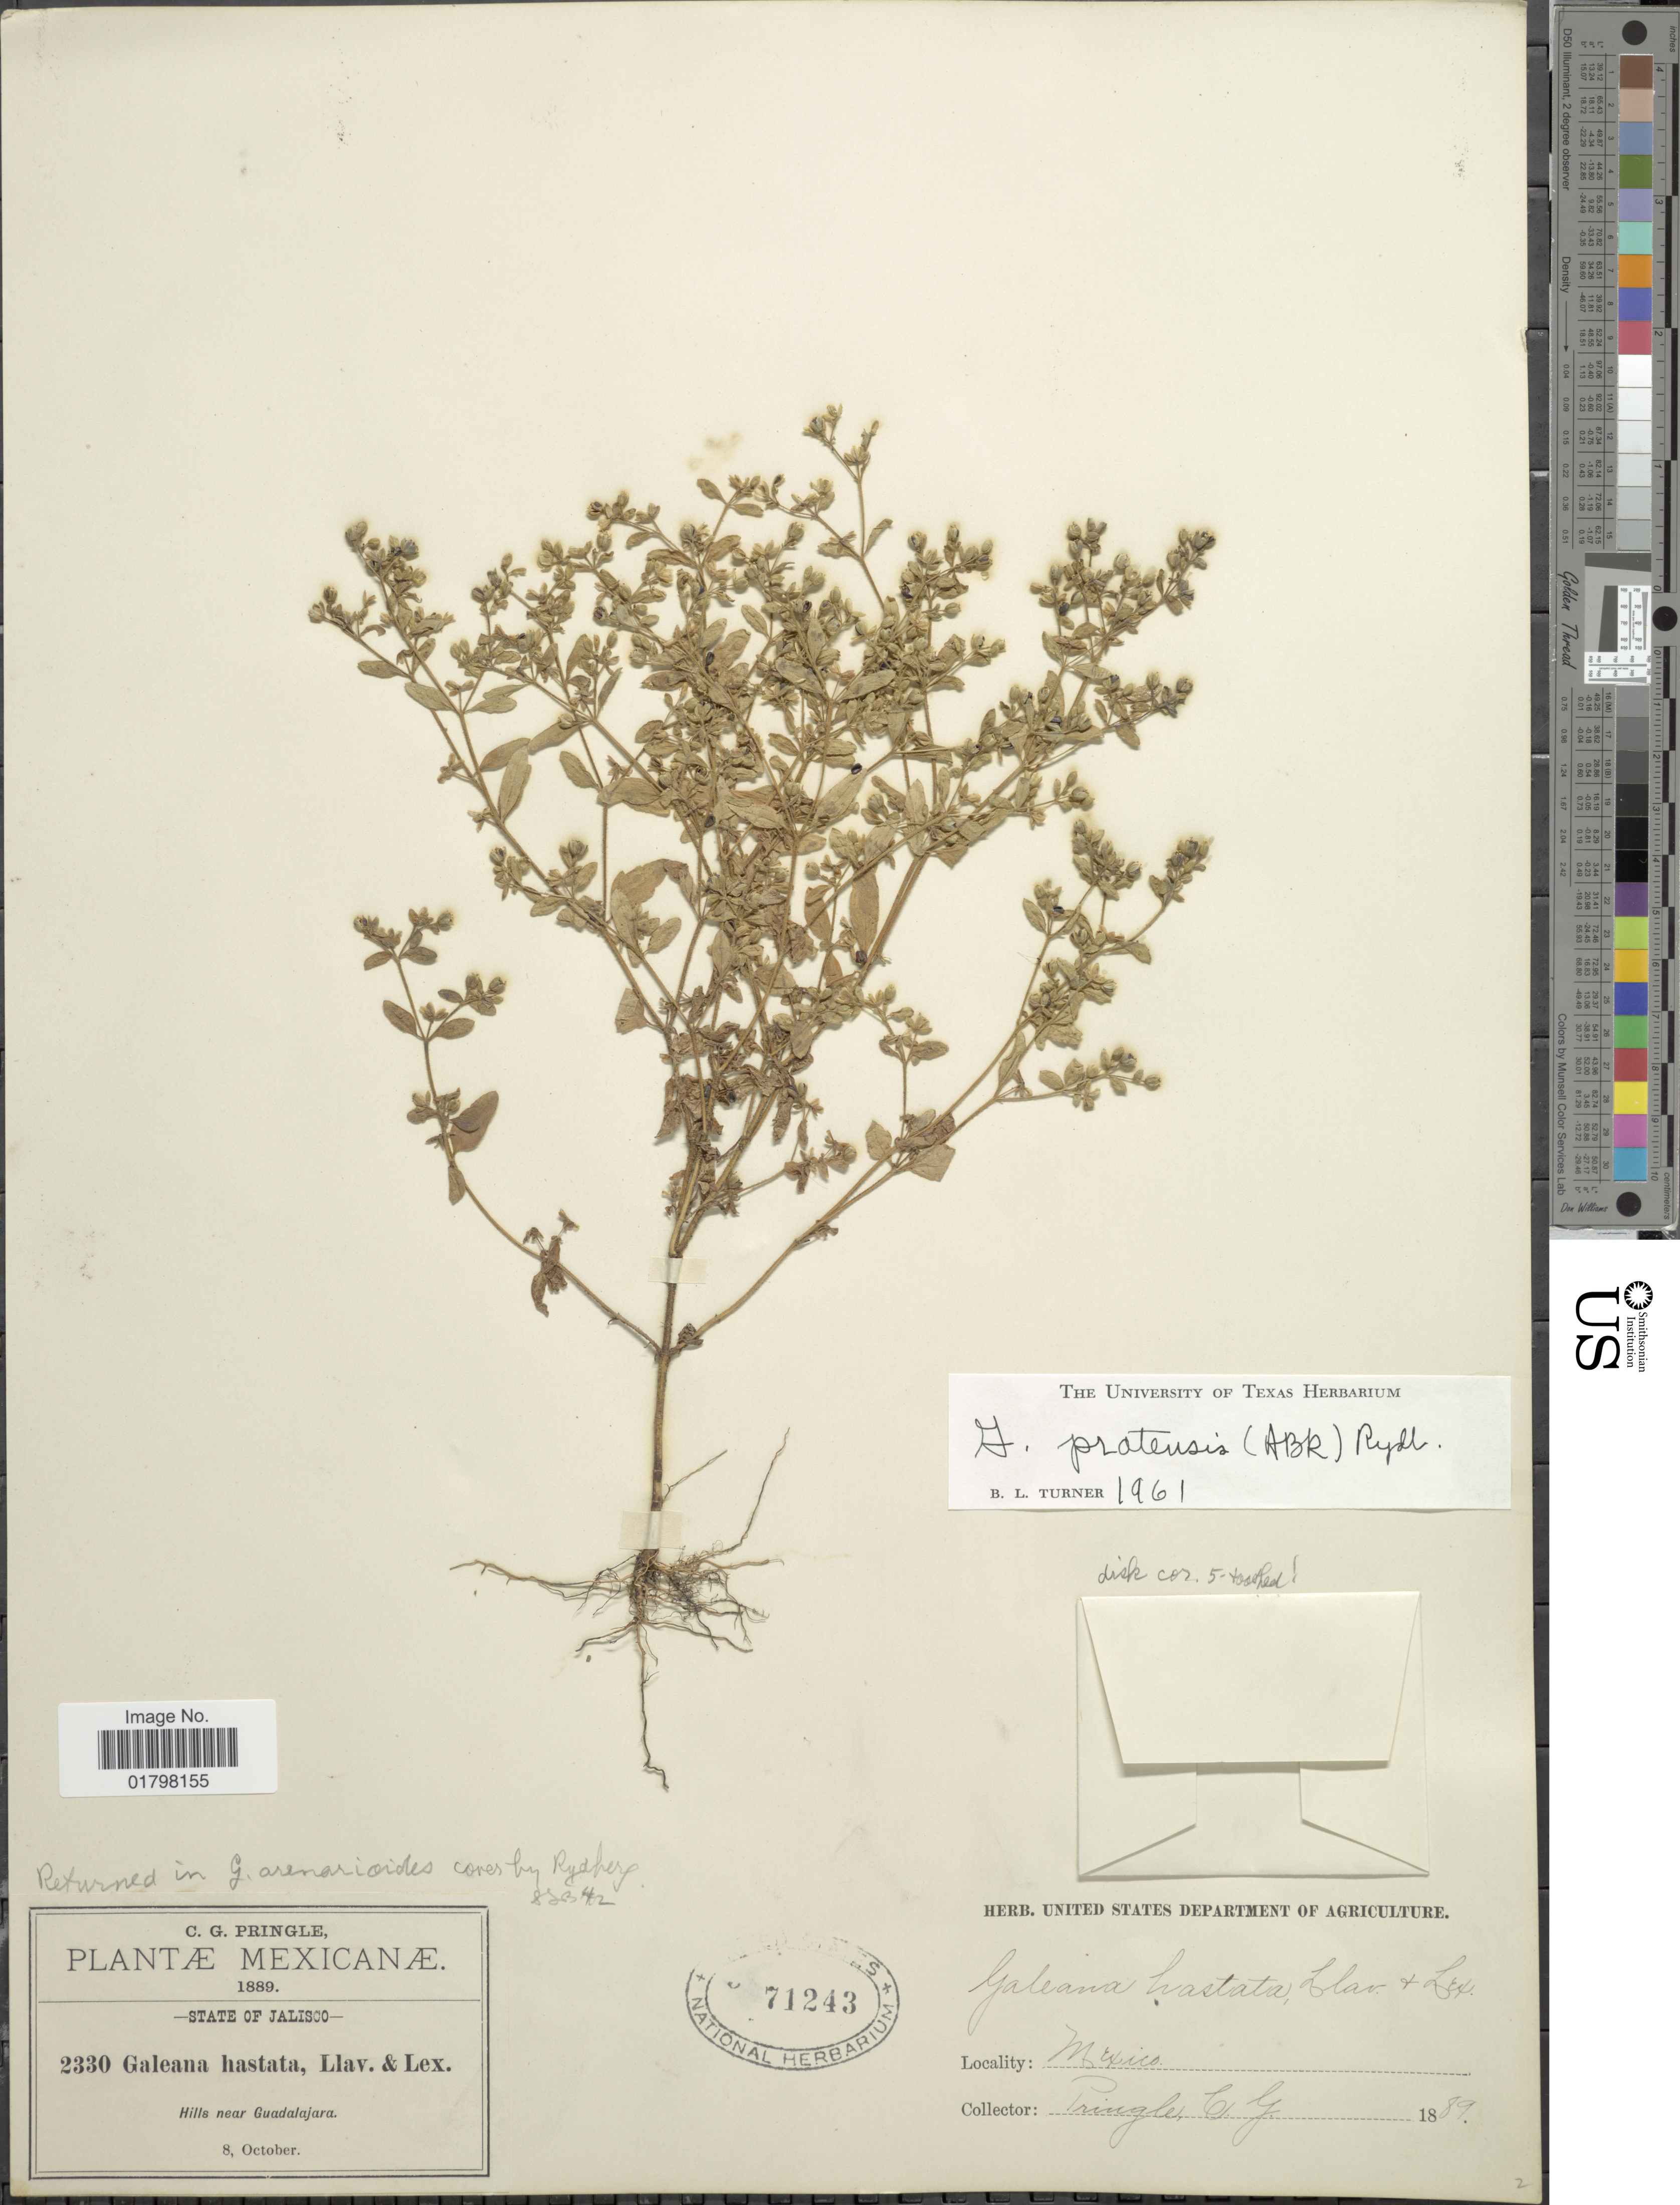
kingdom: Plantae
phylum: Tracheophyta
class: Magnoliopsida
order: Asterales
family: Asteraceae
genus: Galeana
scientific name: Galeana pratensis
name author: (Kunth) Rydb.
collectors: C. G. Pringle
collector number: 2330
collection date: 1889-10-08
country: Mexico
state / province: Jalisco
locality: State of Jalisco. Hills near Guadalajara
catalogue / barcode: US 71243